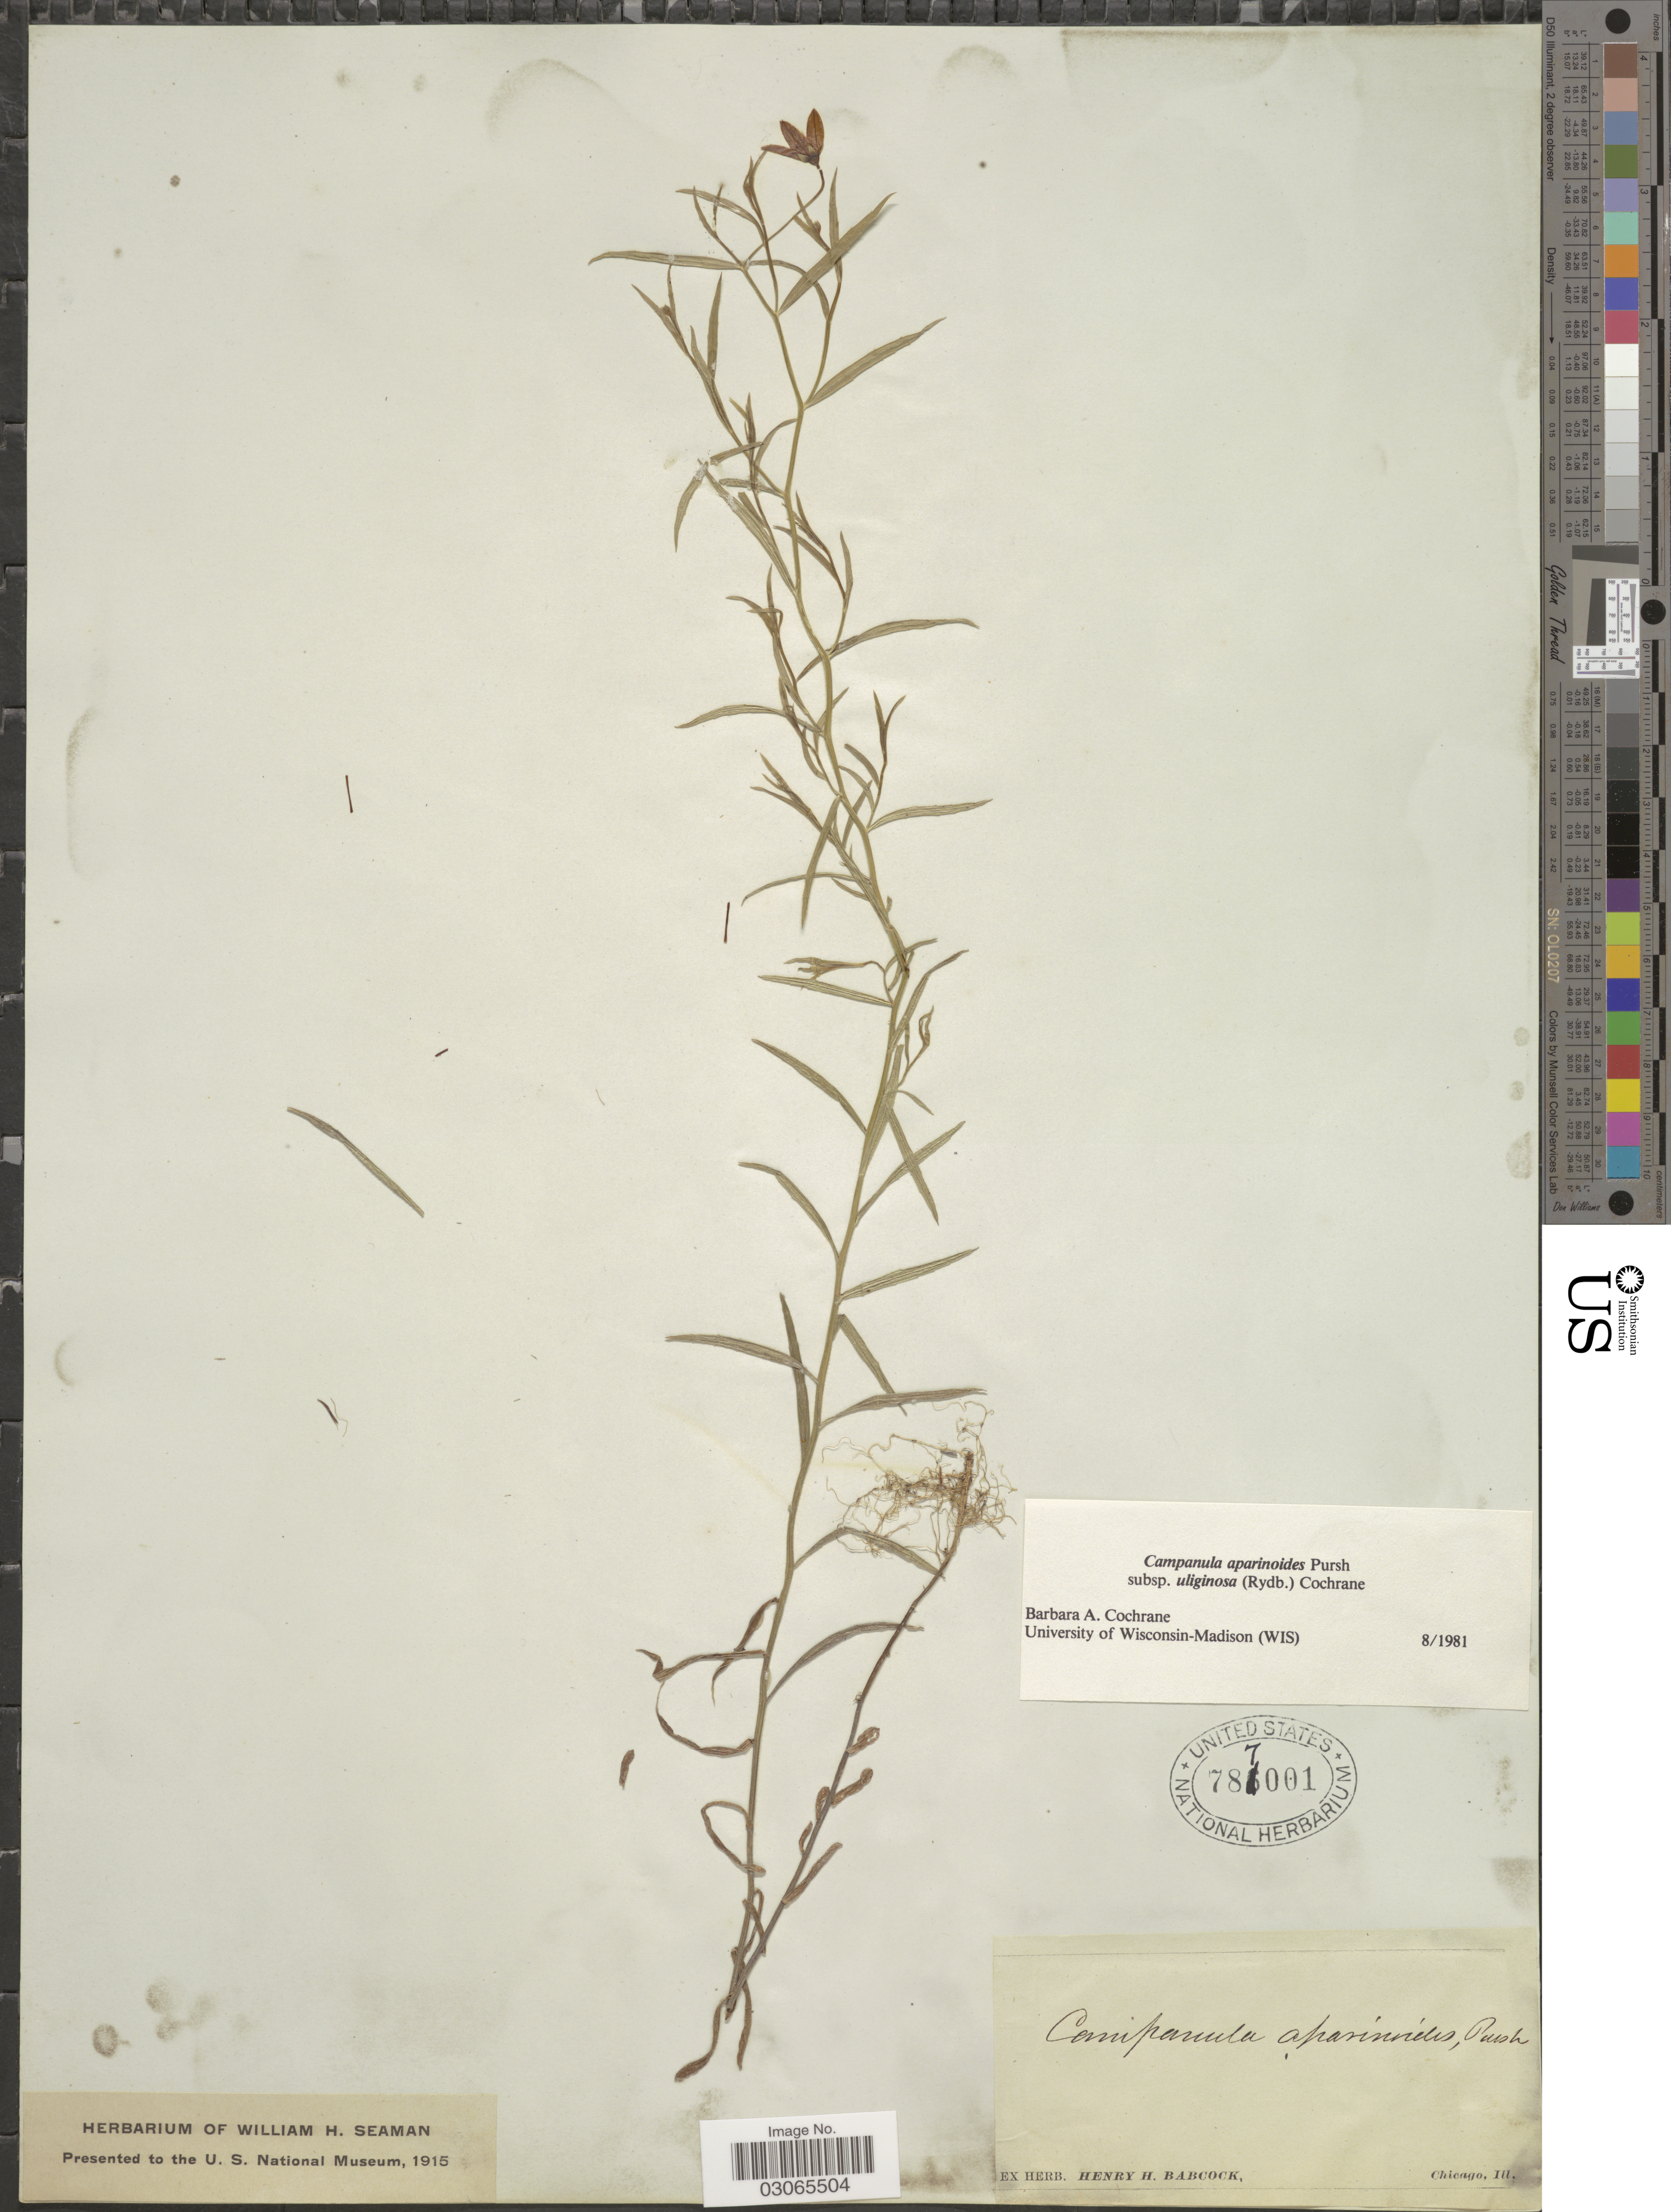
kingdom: Plantae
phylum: Tracheophyta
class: Magnoliopsida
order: Asterales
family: Campanulaceae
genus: Campanula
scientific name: Campanula aparinoides var. uliginosa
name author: (Rydb.) Gleason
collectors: ex herb. Henry Homes Babcock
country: United States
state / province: Illinois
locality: Chicago.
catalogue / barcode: US 787001